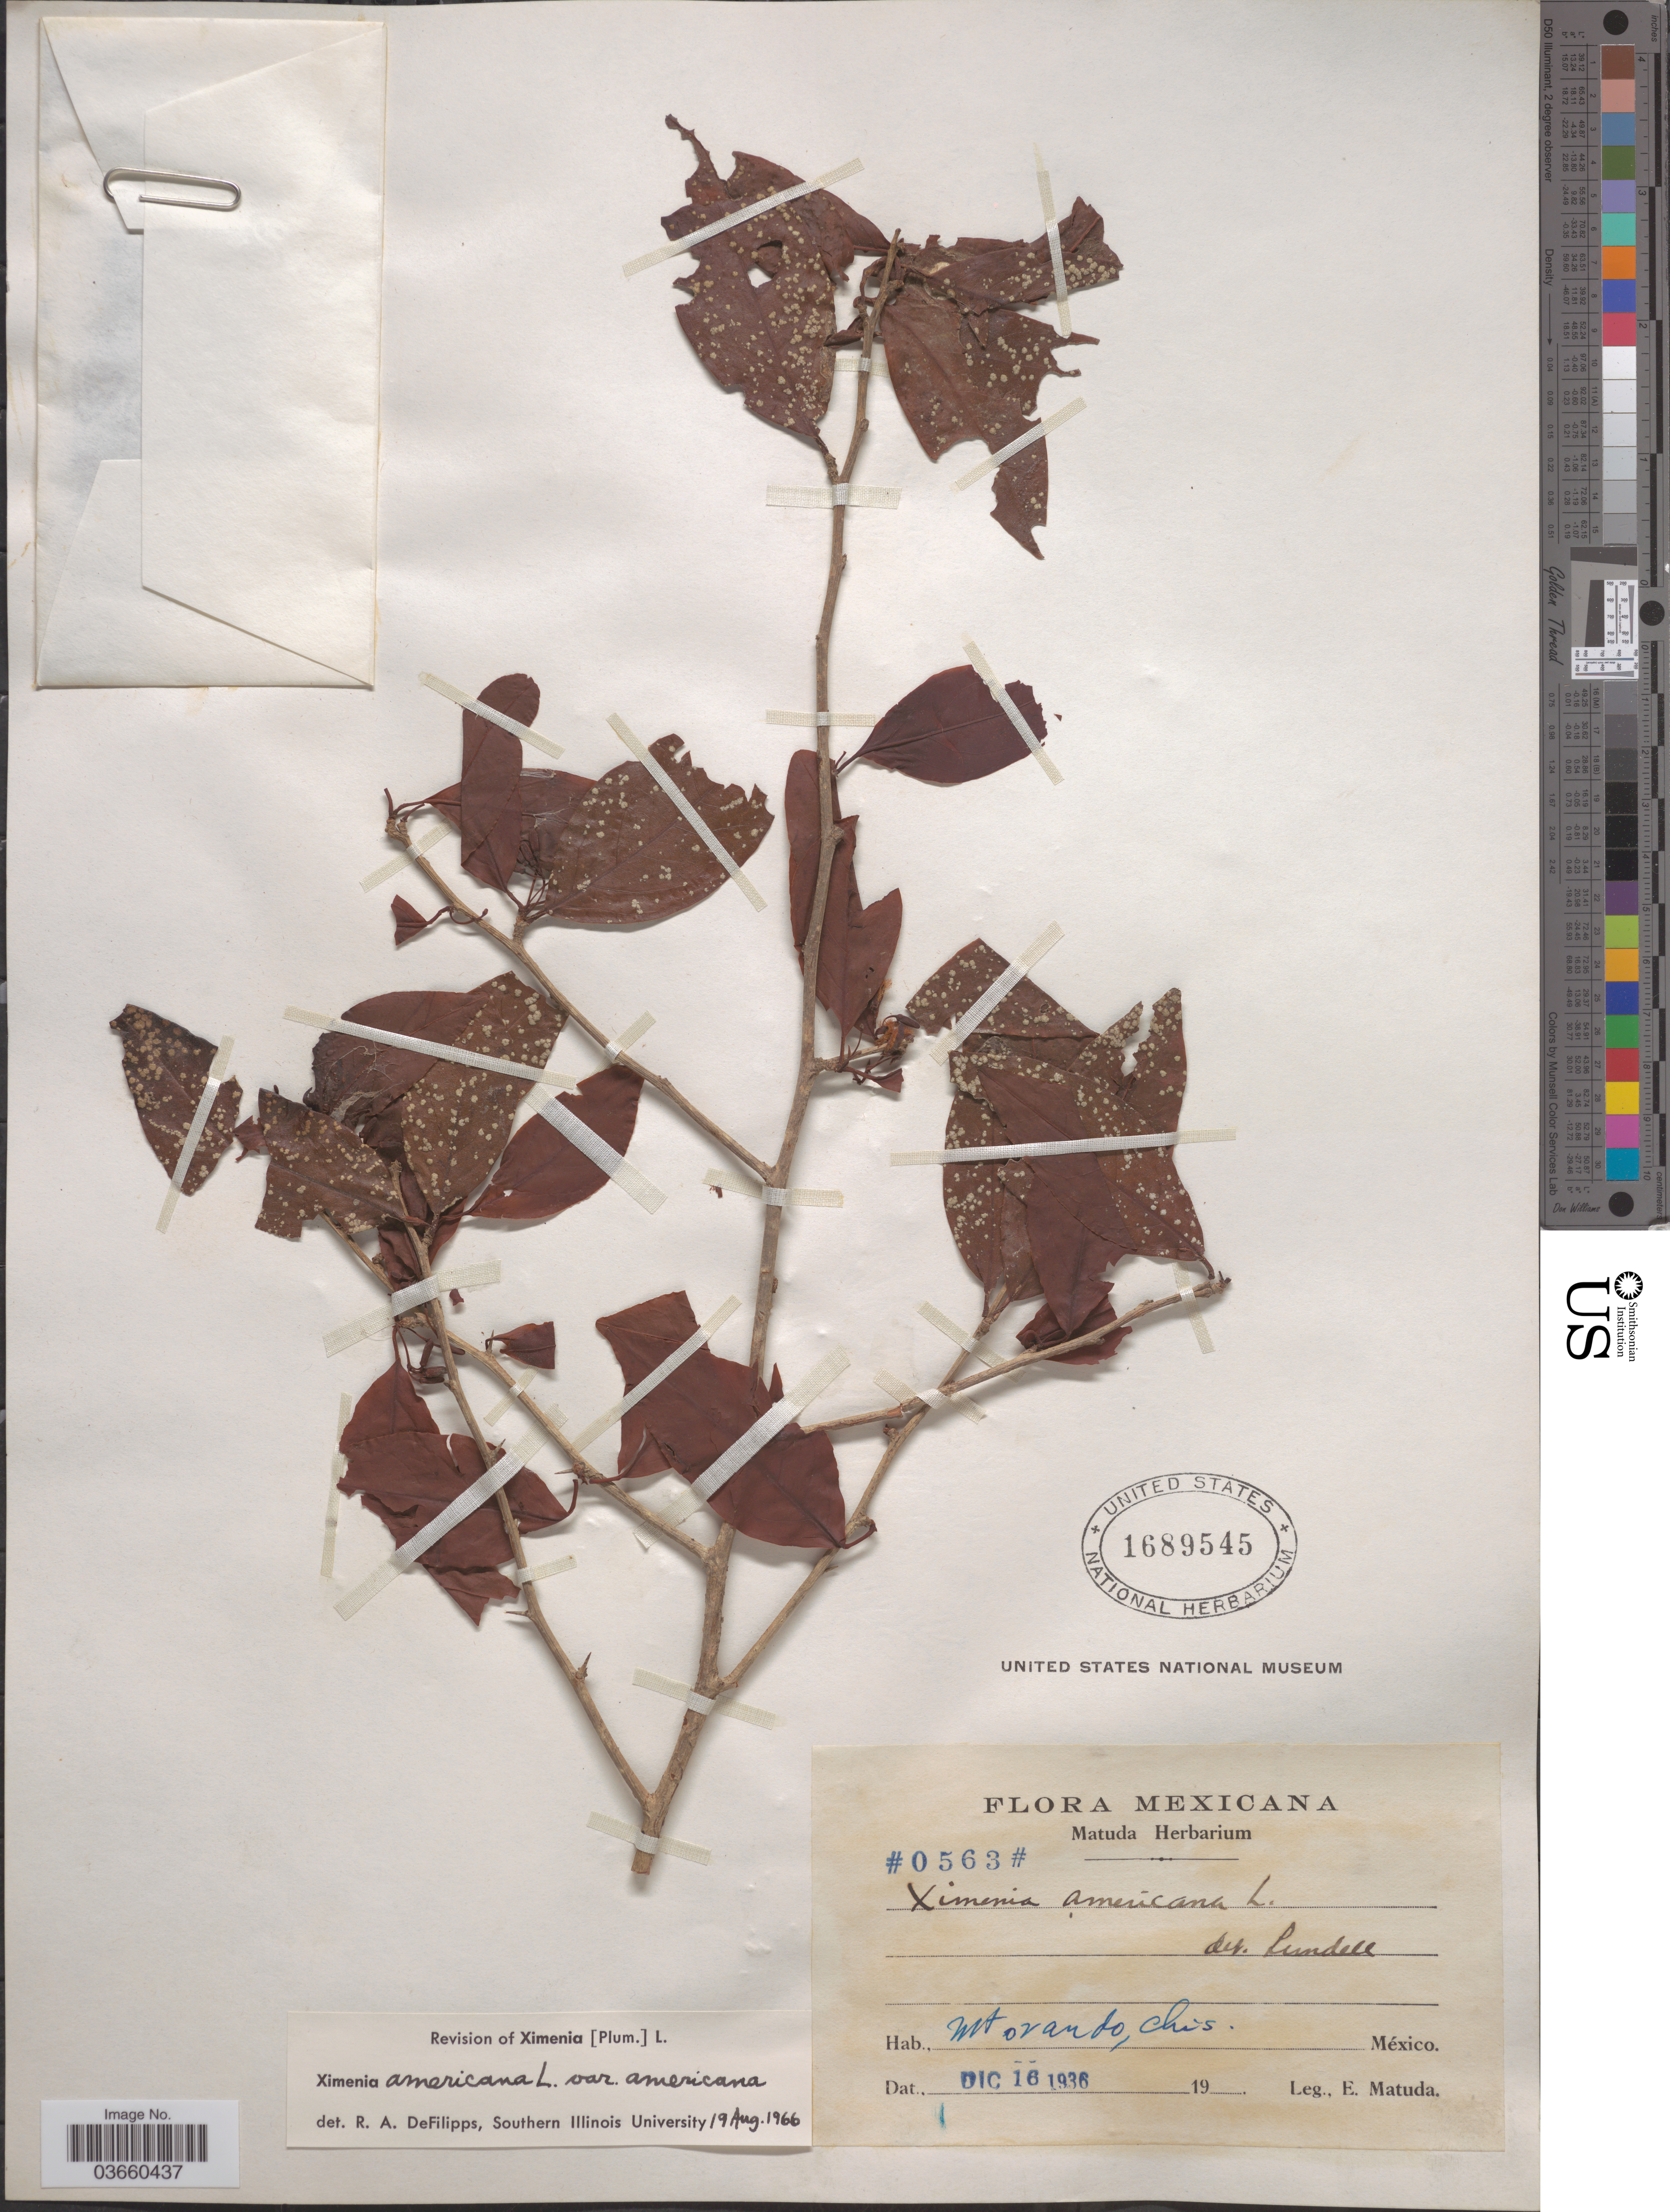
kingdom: Plantae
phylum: Tracheophyta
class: Magnoliopsida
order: Santalales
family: Ximeniaceae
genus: Ximenia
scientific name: Ximenia americana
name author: L.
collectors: E. Matuda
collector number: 0563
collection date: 1936-12-16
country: Mexico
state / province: Chiapas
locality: Mt Ovando.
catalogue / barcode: US 1689545